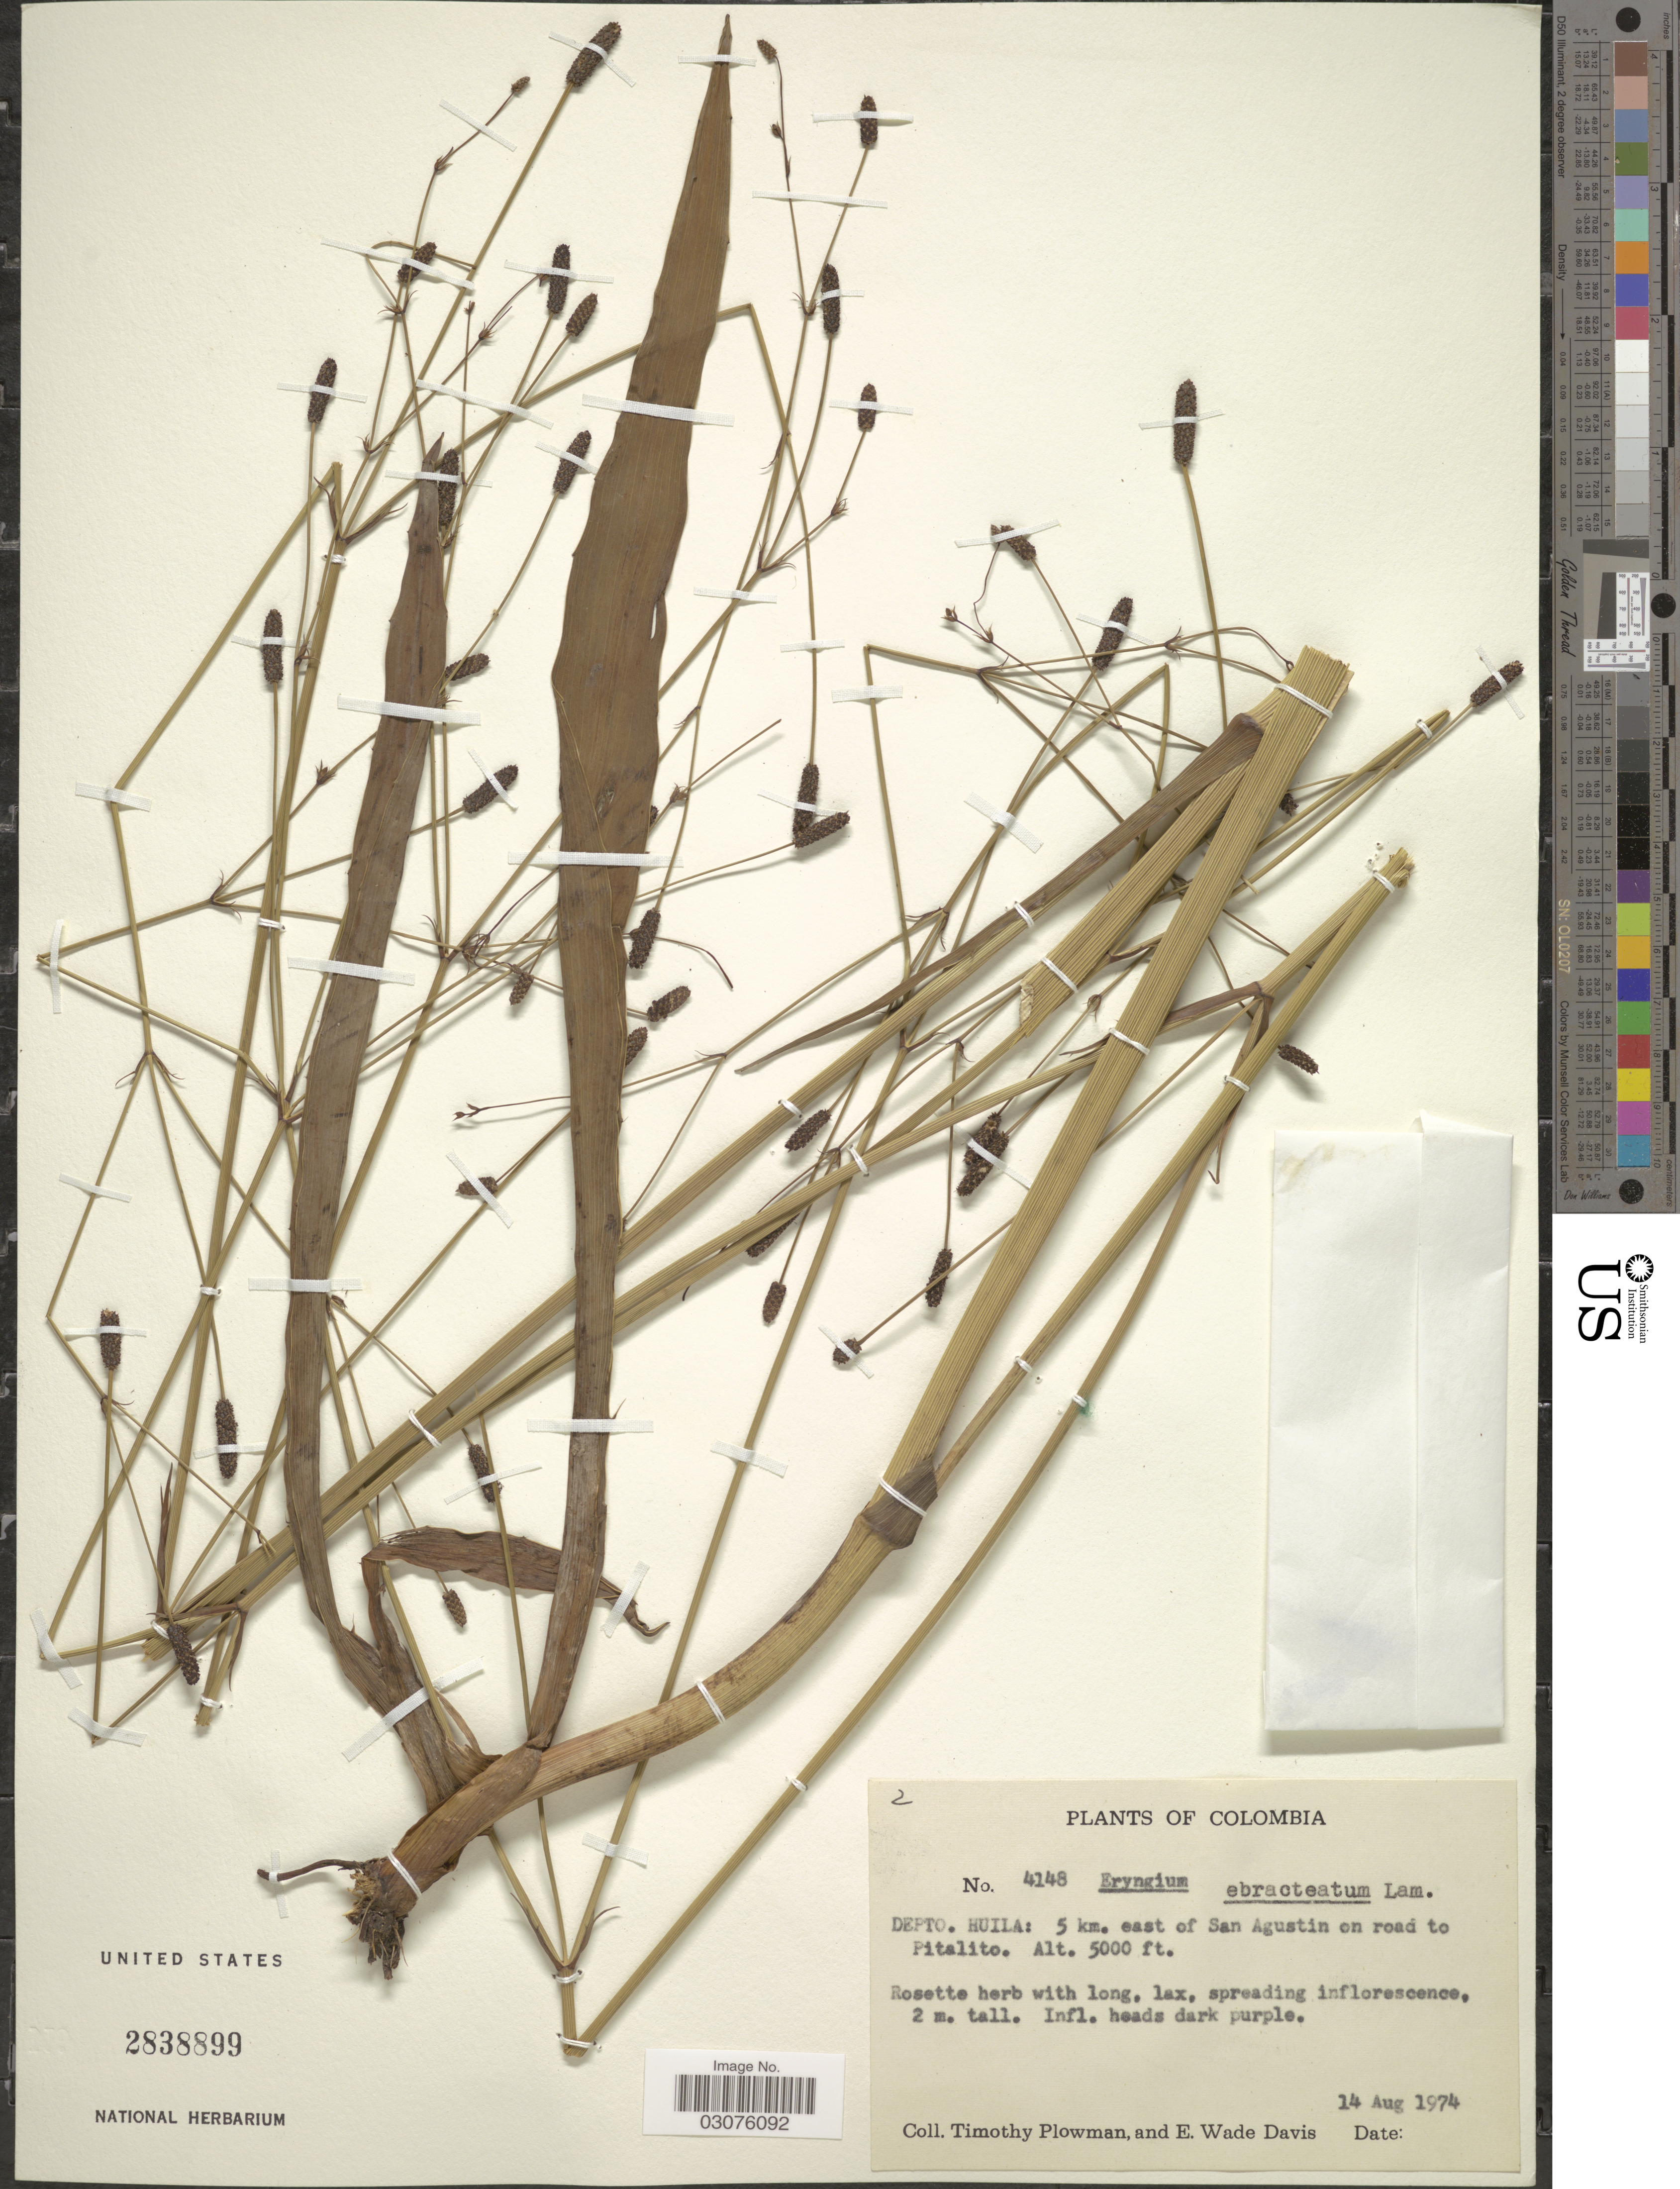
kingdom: Plantae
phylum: Tracheophyta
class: Magnoliopsida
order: Apiales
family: Apiaceae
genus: Eryngium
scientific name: Eryngium ebracteatum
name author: Lam.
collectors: T. Plowman & E. W. Davis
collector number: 4148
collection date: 1974-08-14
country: Colombia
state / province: Huila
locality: Depto. Huila: 5 km. east of San Agustin en road to Pitalito.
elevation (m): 1524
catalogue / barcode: US 2838899